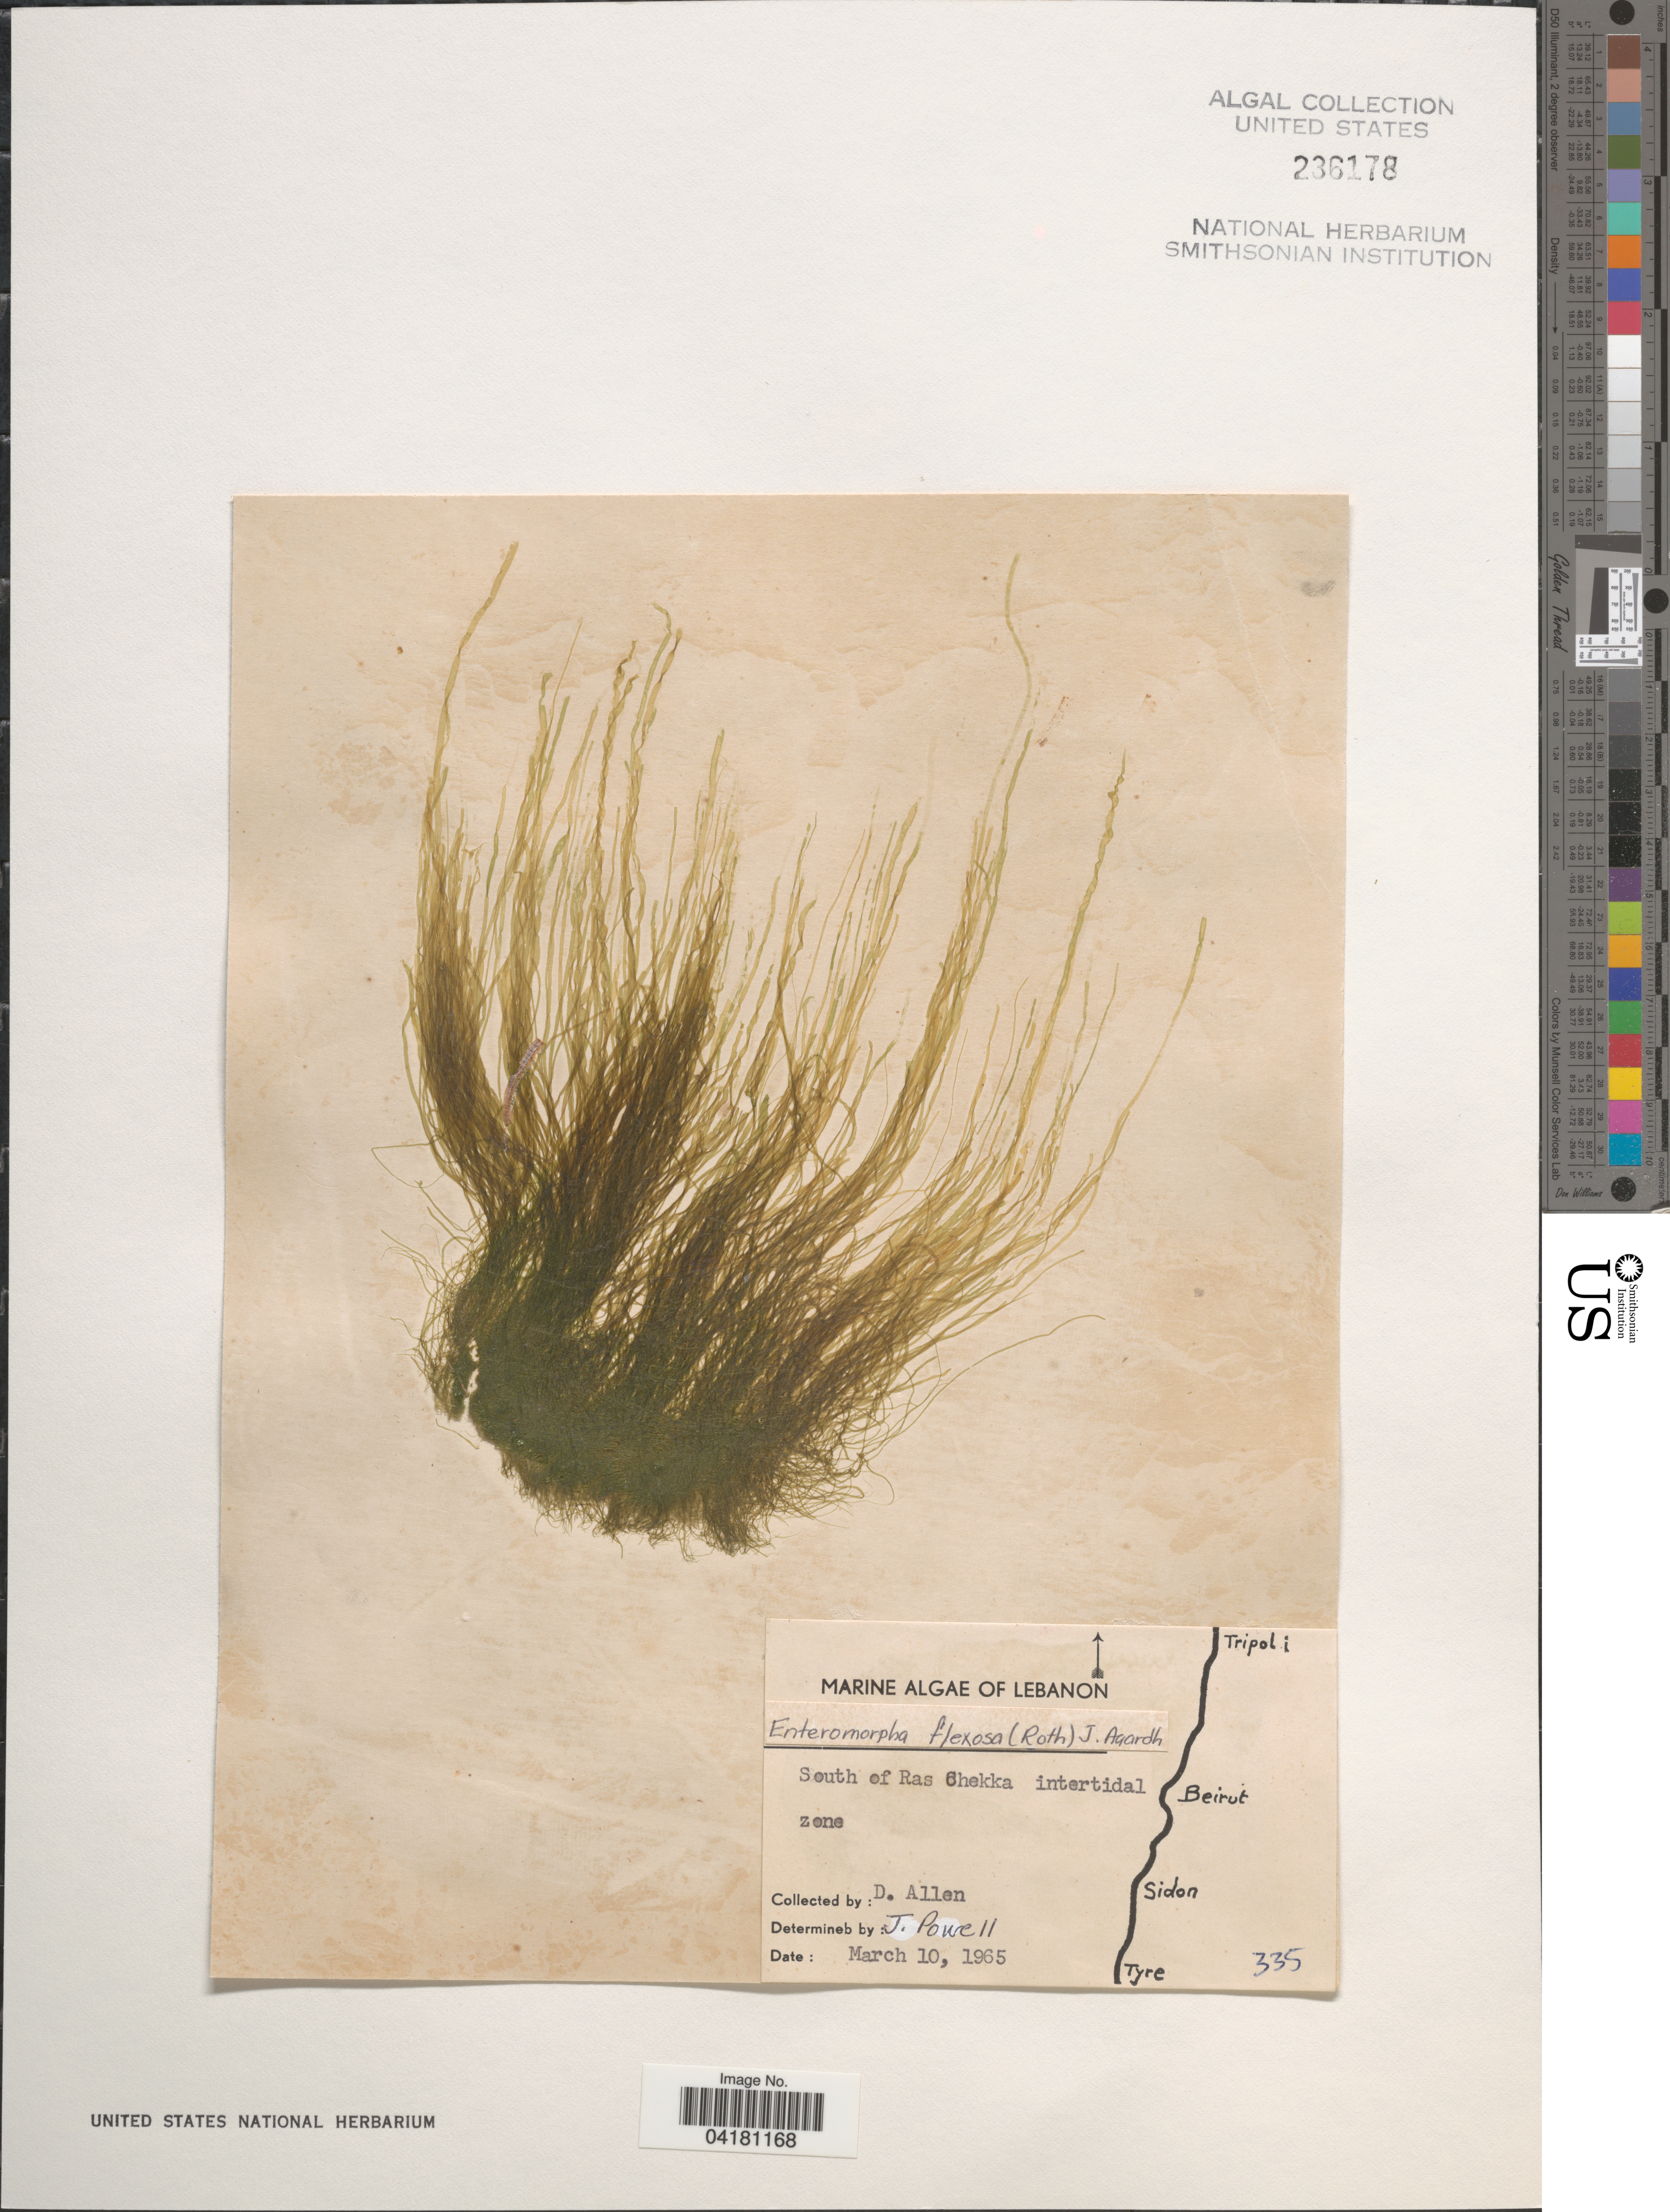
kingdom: Plantae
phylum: Chlorophyta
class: Ulvophyceae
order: Ulvales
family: Ulvaceae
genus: Ulva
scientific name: Ulva flexuosa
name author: Wulfen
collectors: D. Allen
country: Lebanon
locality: South of Ras Chekka intertidal zone.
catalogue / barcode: US 236178